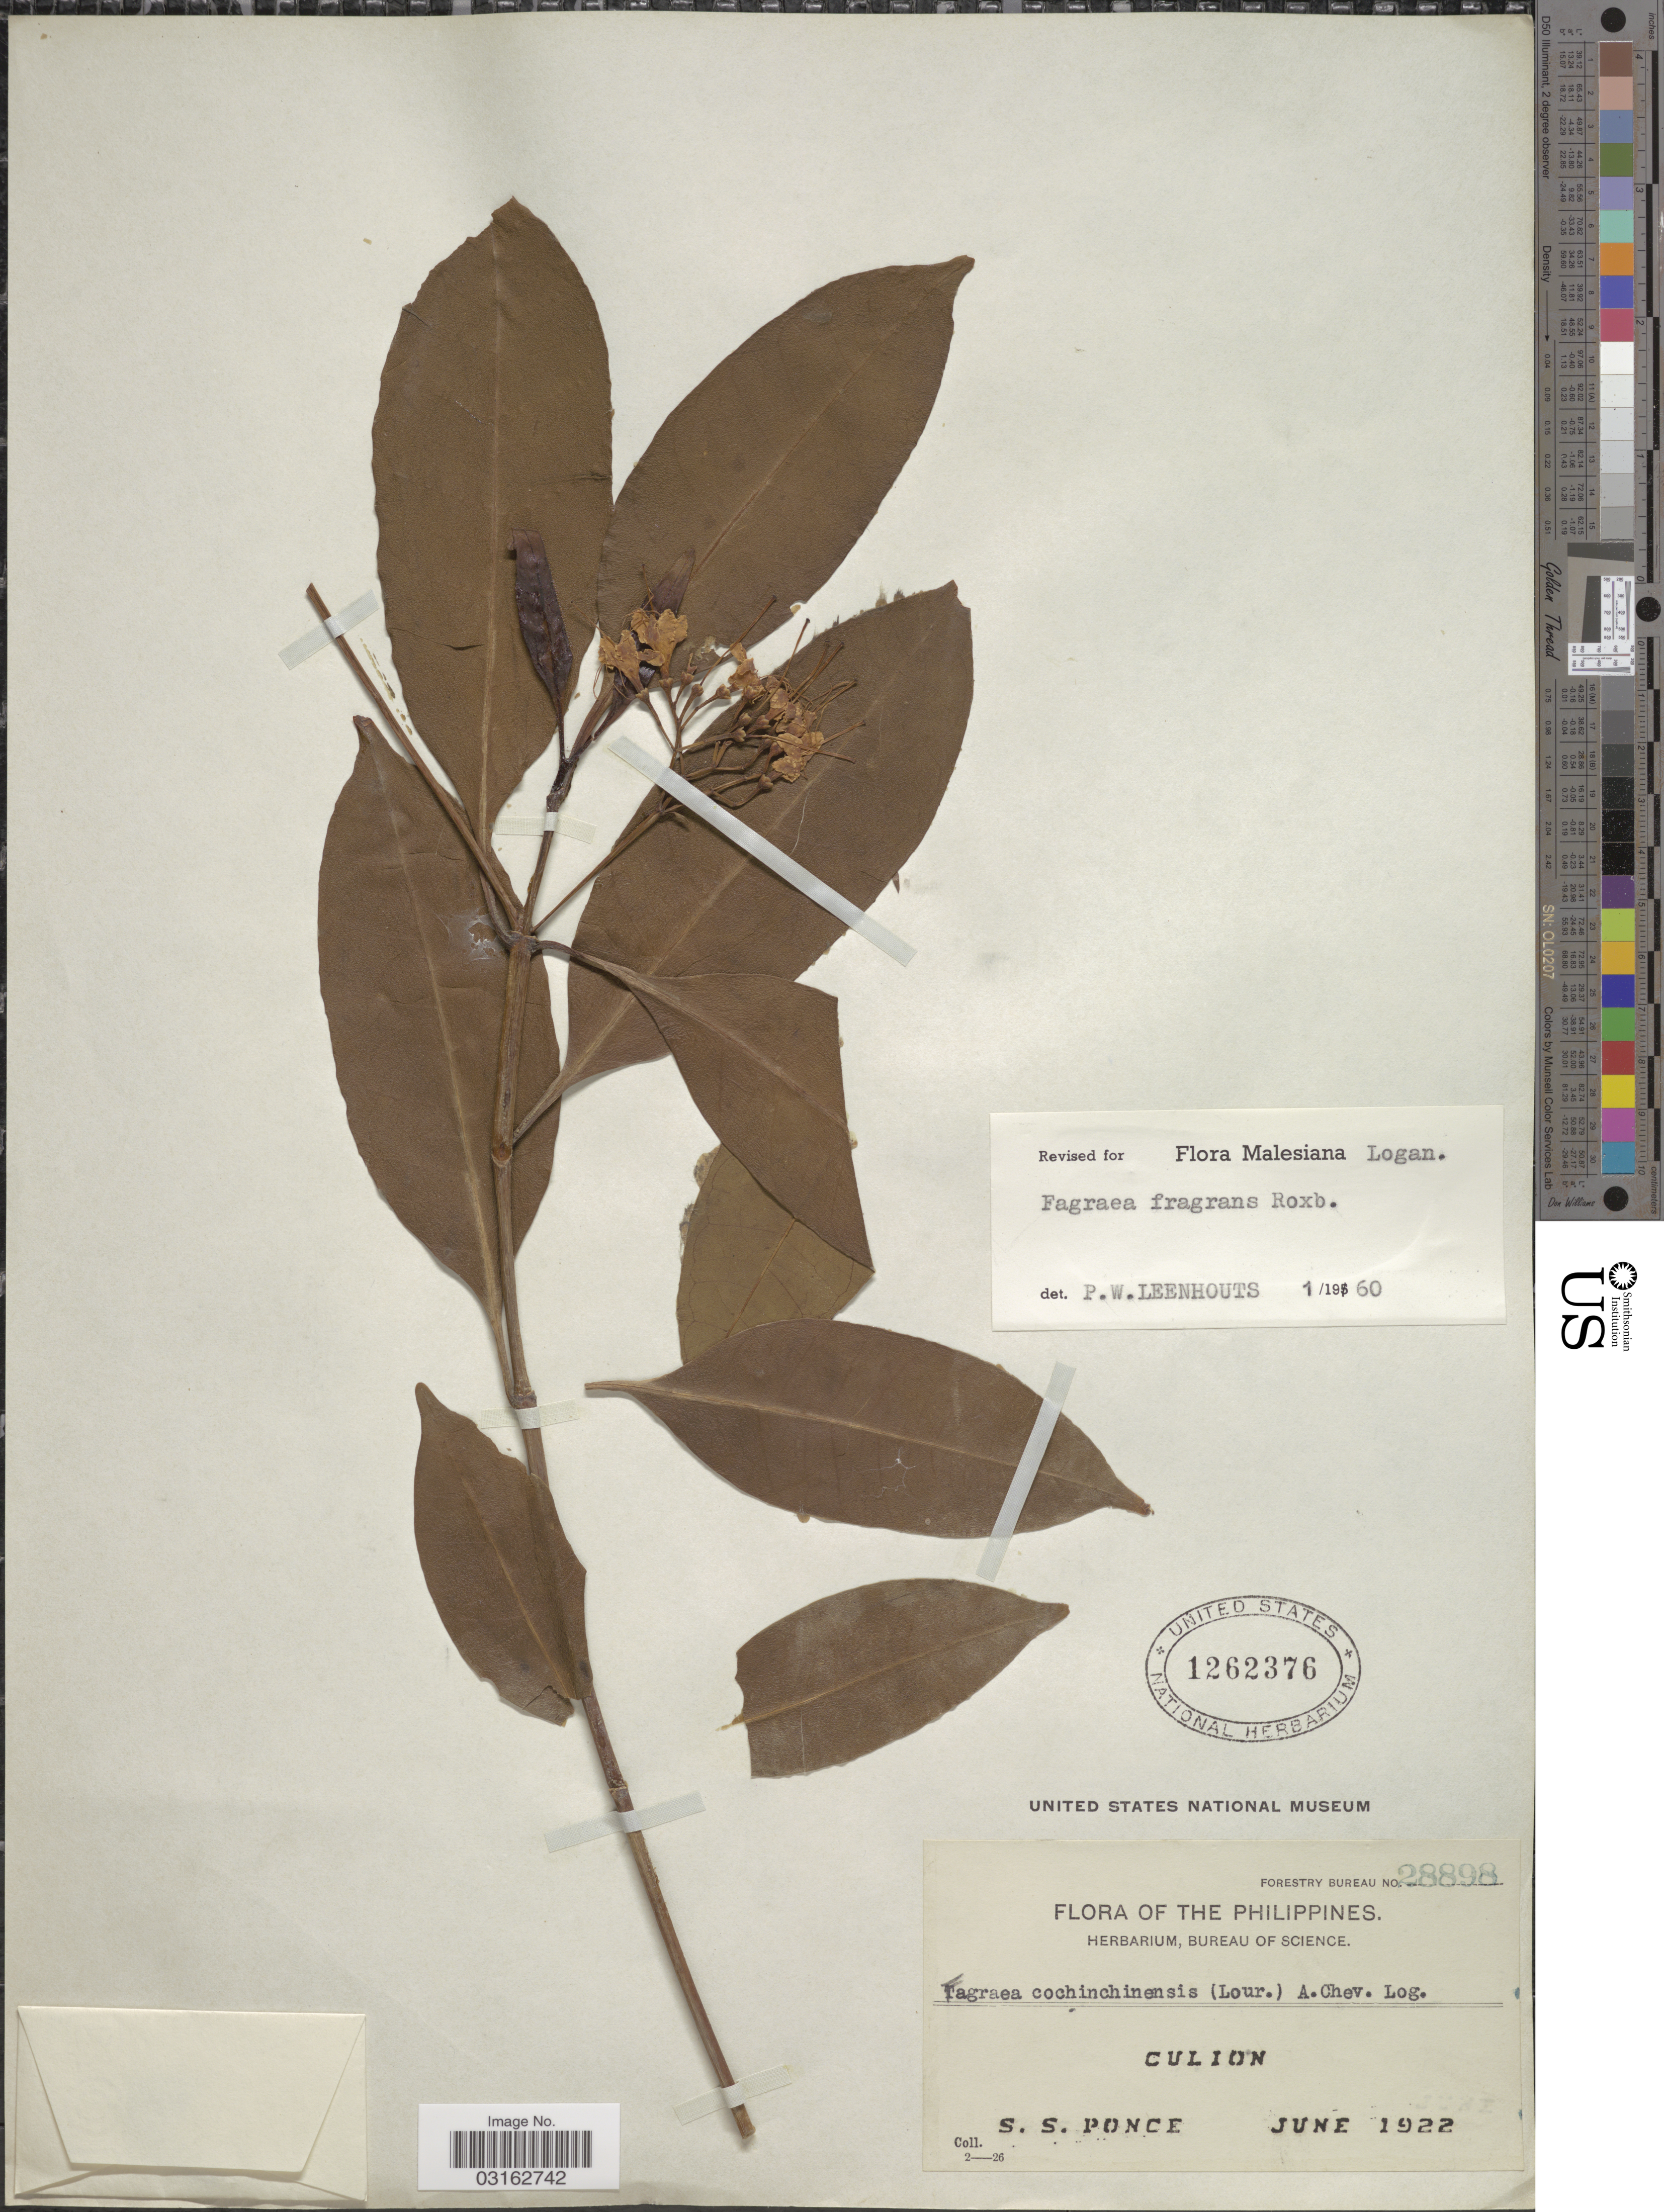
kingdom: Plantae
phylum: Tracheophyta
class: Magnoliopsida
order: Gentianales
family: Gentianaceae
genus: Fagraea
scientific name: Fagraea fragrans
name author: Roxb.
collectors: S. Ponce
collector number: Forestry Bureau 28898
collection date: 1922-06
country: Philippines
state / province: Mimaropa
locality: Culion.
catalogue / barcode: US 1262376